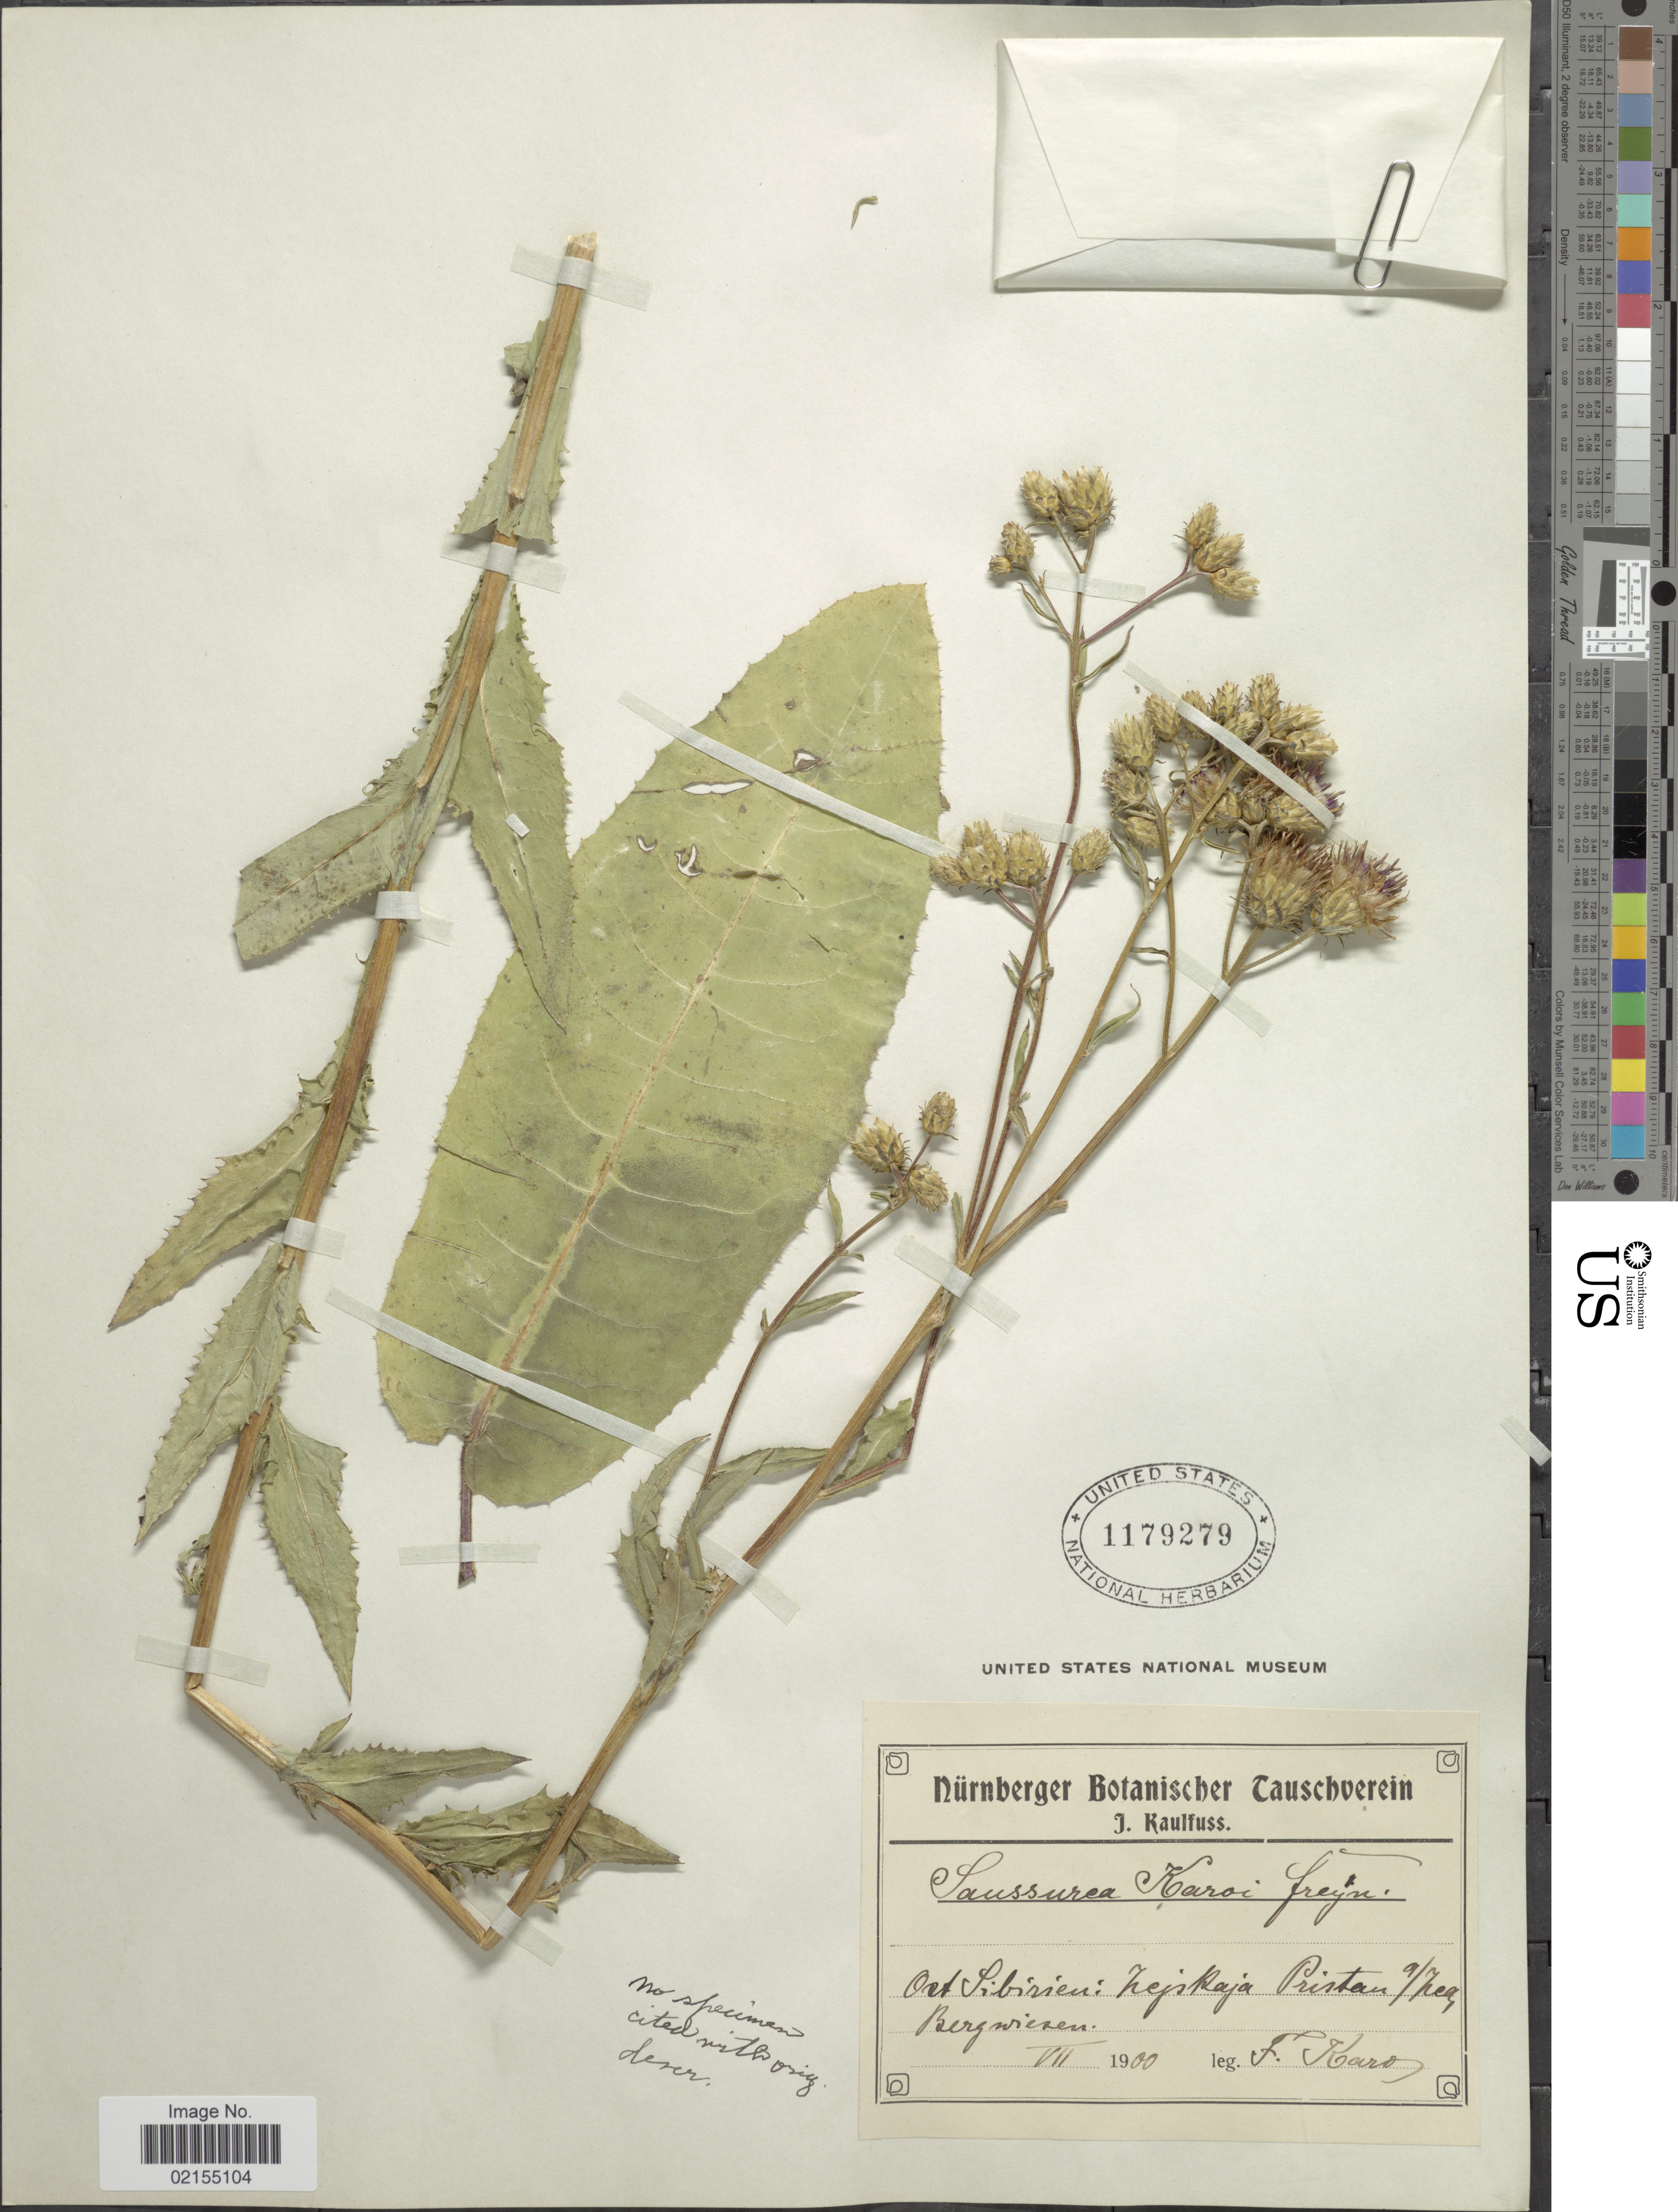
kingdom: Plantae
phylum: Tracheophyta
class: Magnoliopsida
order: Asterales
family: Asteraceae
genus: Saussurea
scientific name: Saussurea karoi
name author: Freyn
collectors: F. Karo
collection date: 1900-07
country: Germany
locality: Ost Sibirieu: Kejskaja Pristan a/ Zeg Bergwiezen [interpreted]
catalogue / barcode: US 1179279